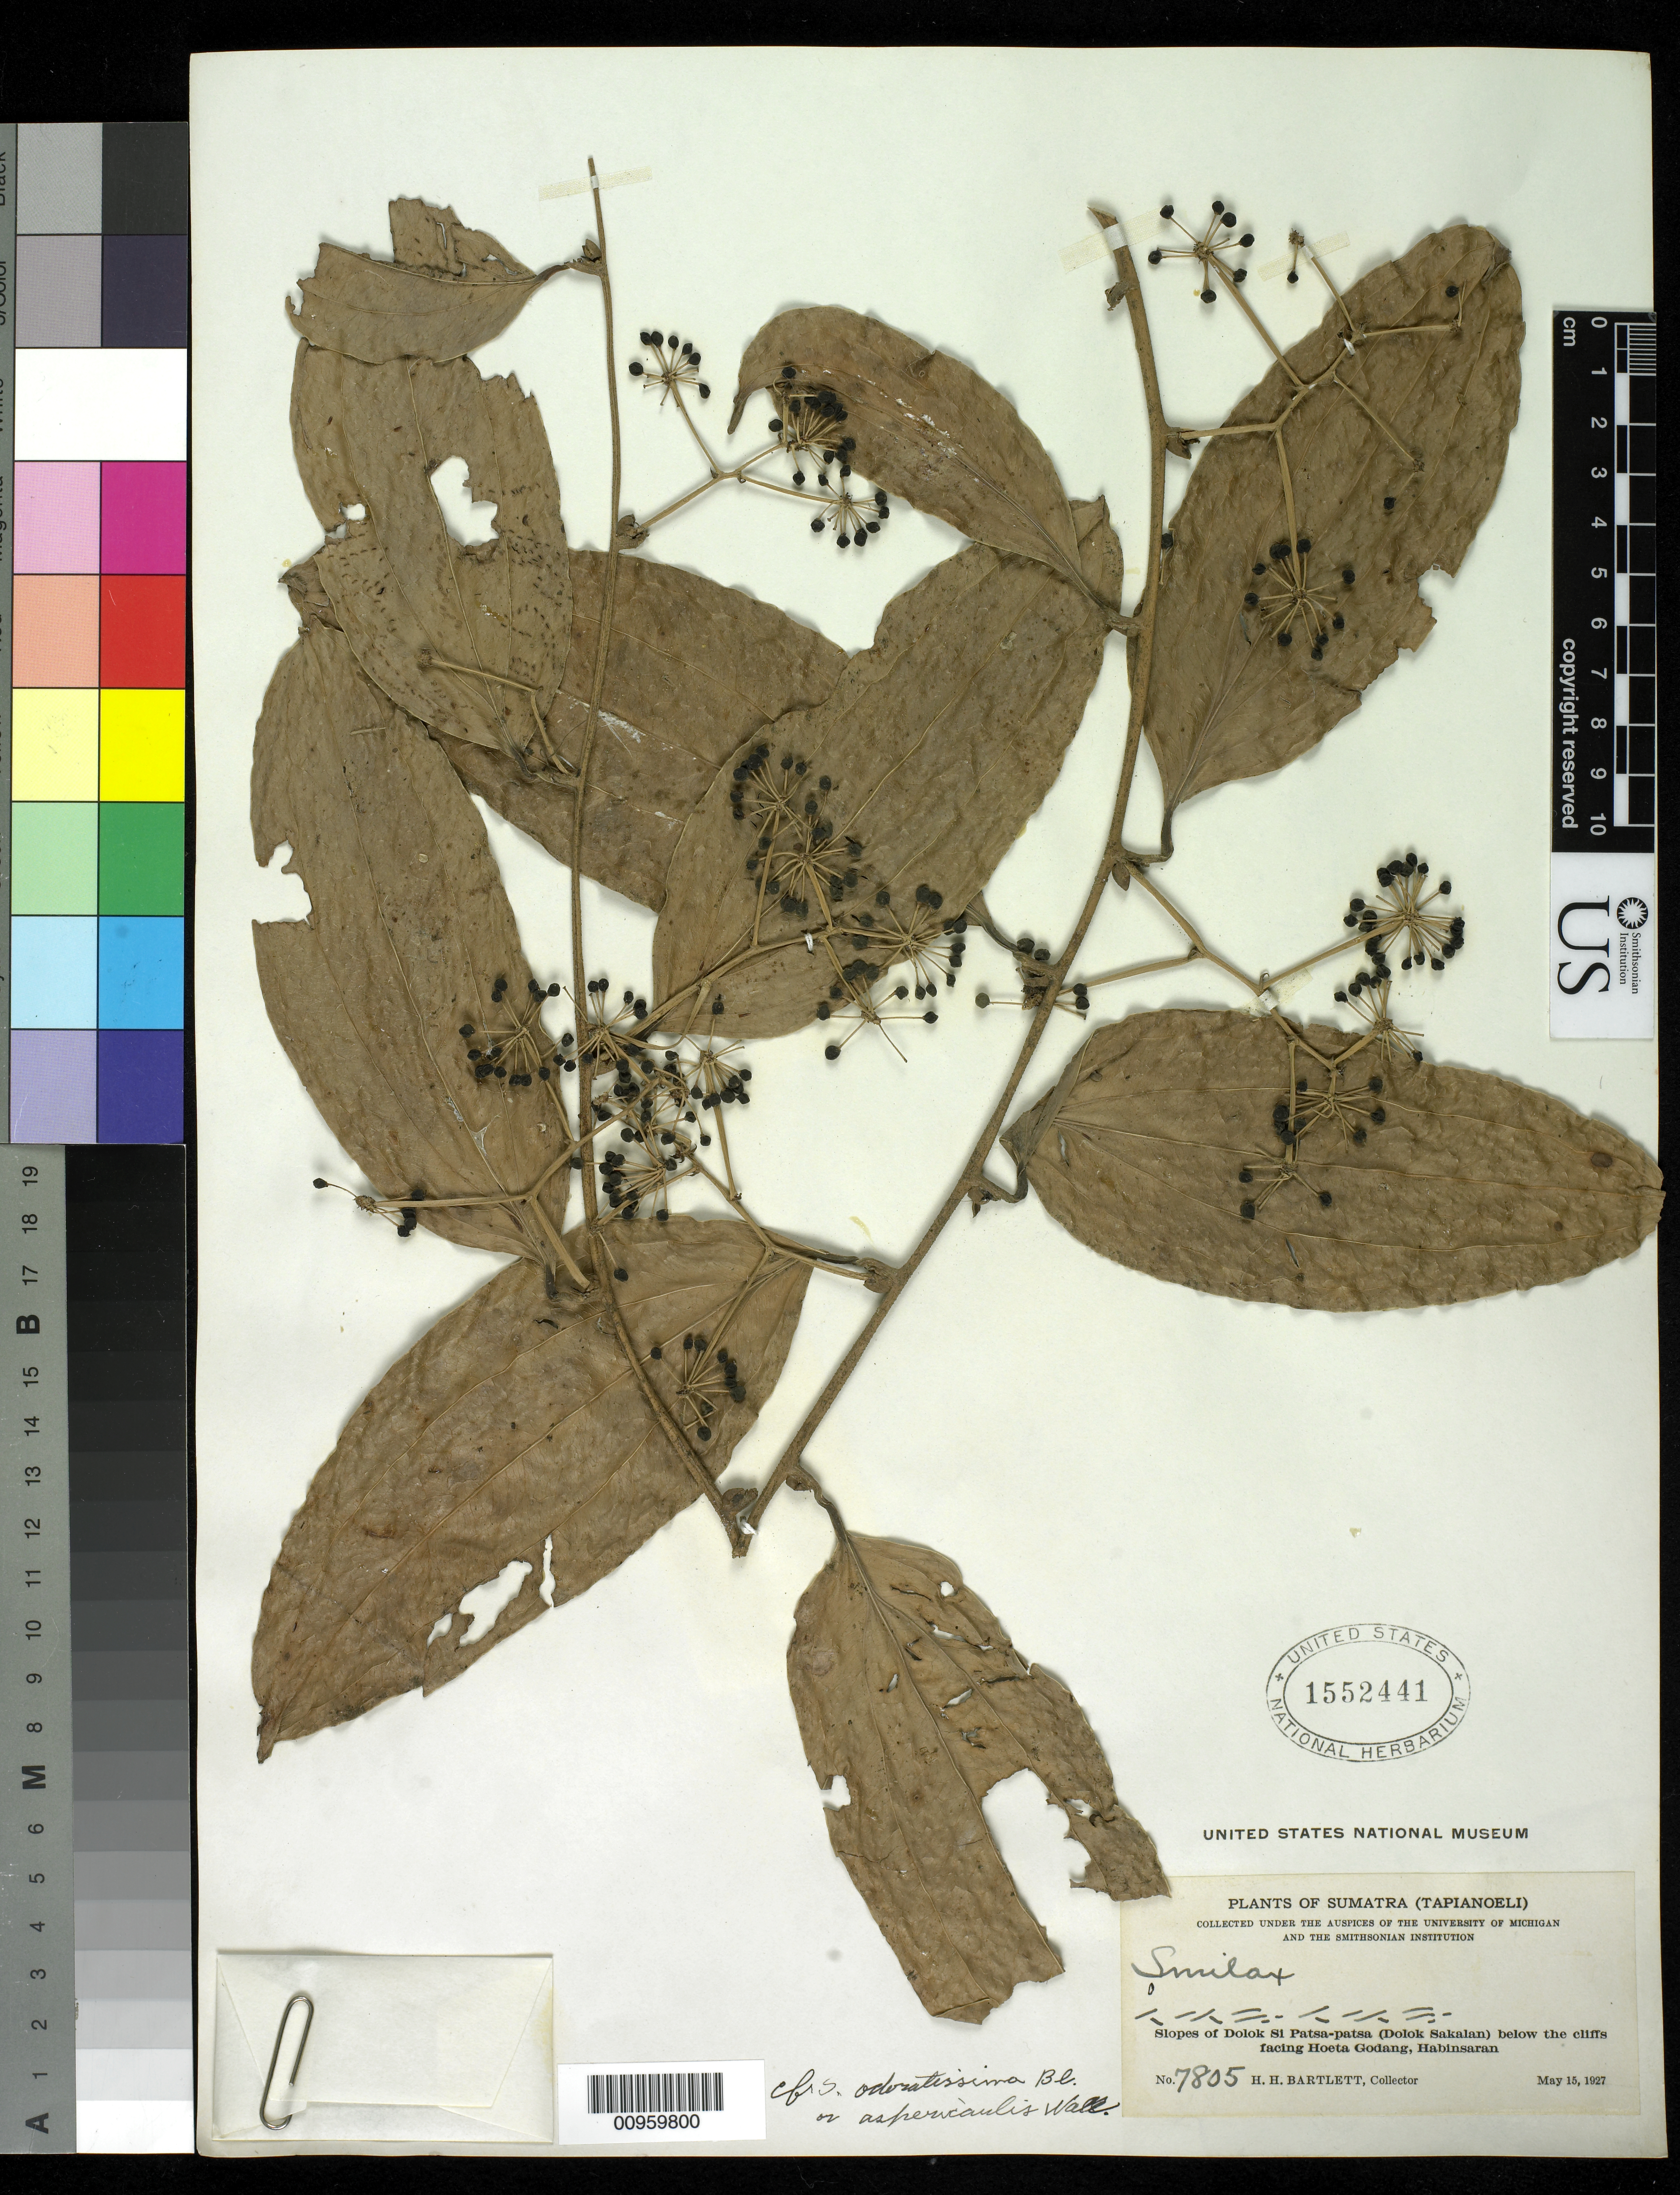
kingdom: Plantae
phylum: Tracheophyta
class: Liliopsida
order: Liliales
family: Smilacaceae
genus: Smilax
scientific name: Smilax sp.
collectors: H. H. Bartlett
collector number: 7805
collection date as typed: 15 May 1927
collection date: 1927-05-15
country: Indonesia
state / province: Sumatra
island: Sumatra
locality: Slopes of Dolok Si Patsa-patsa below the cliffs facing Hoeta Godang, Habinsaran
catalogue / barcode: US 1552441